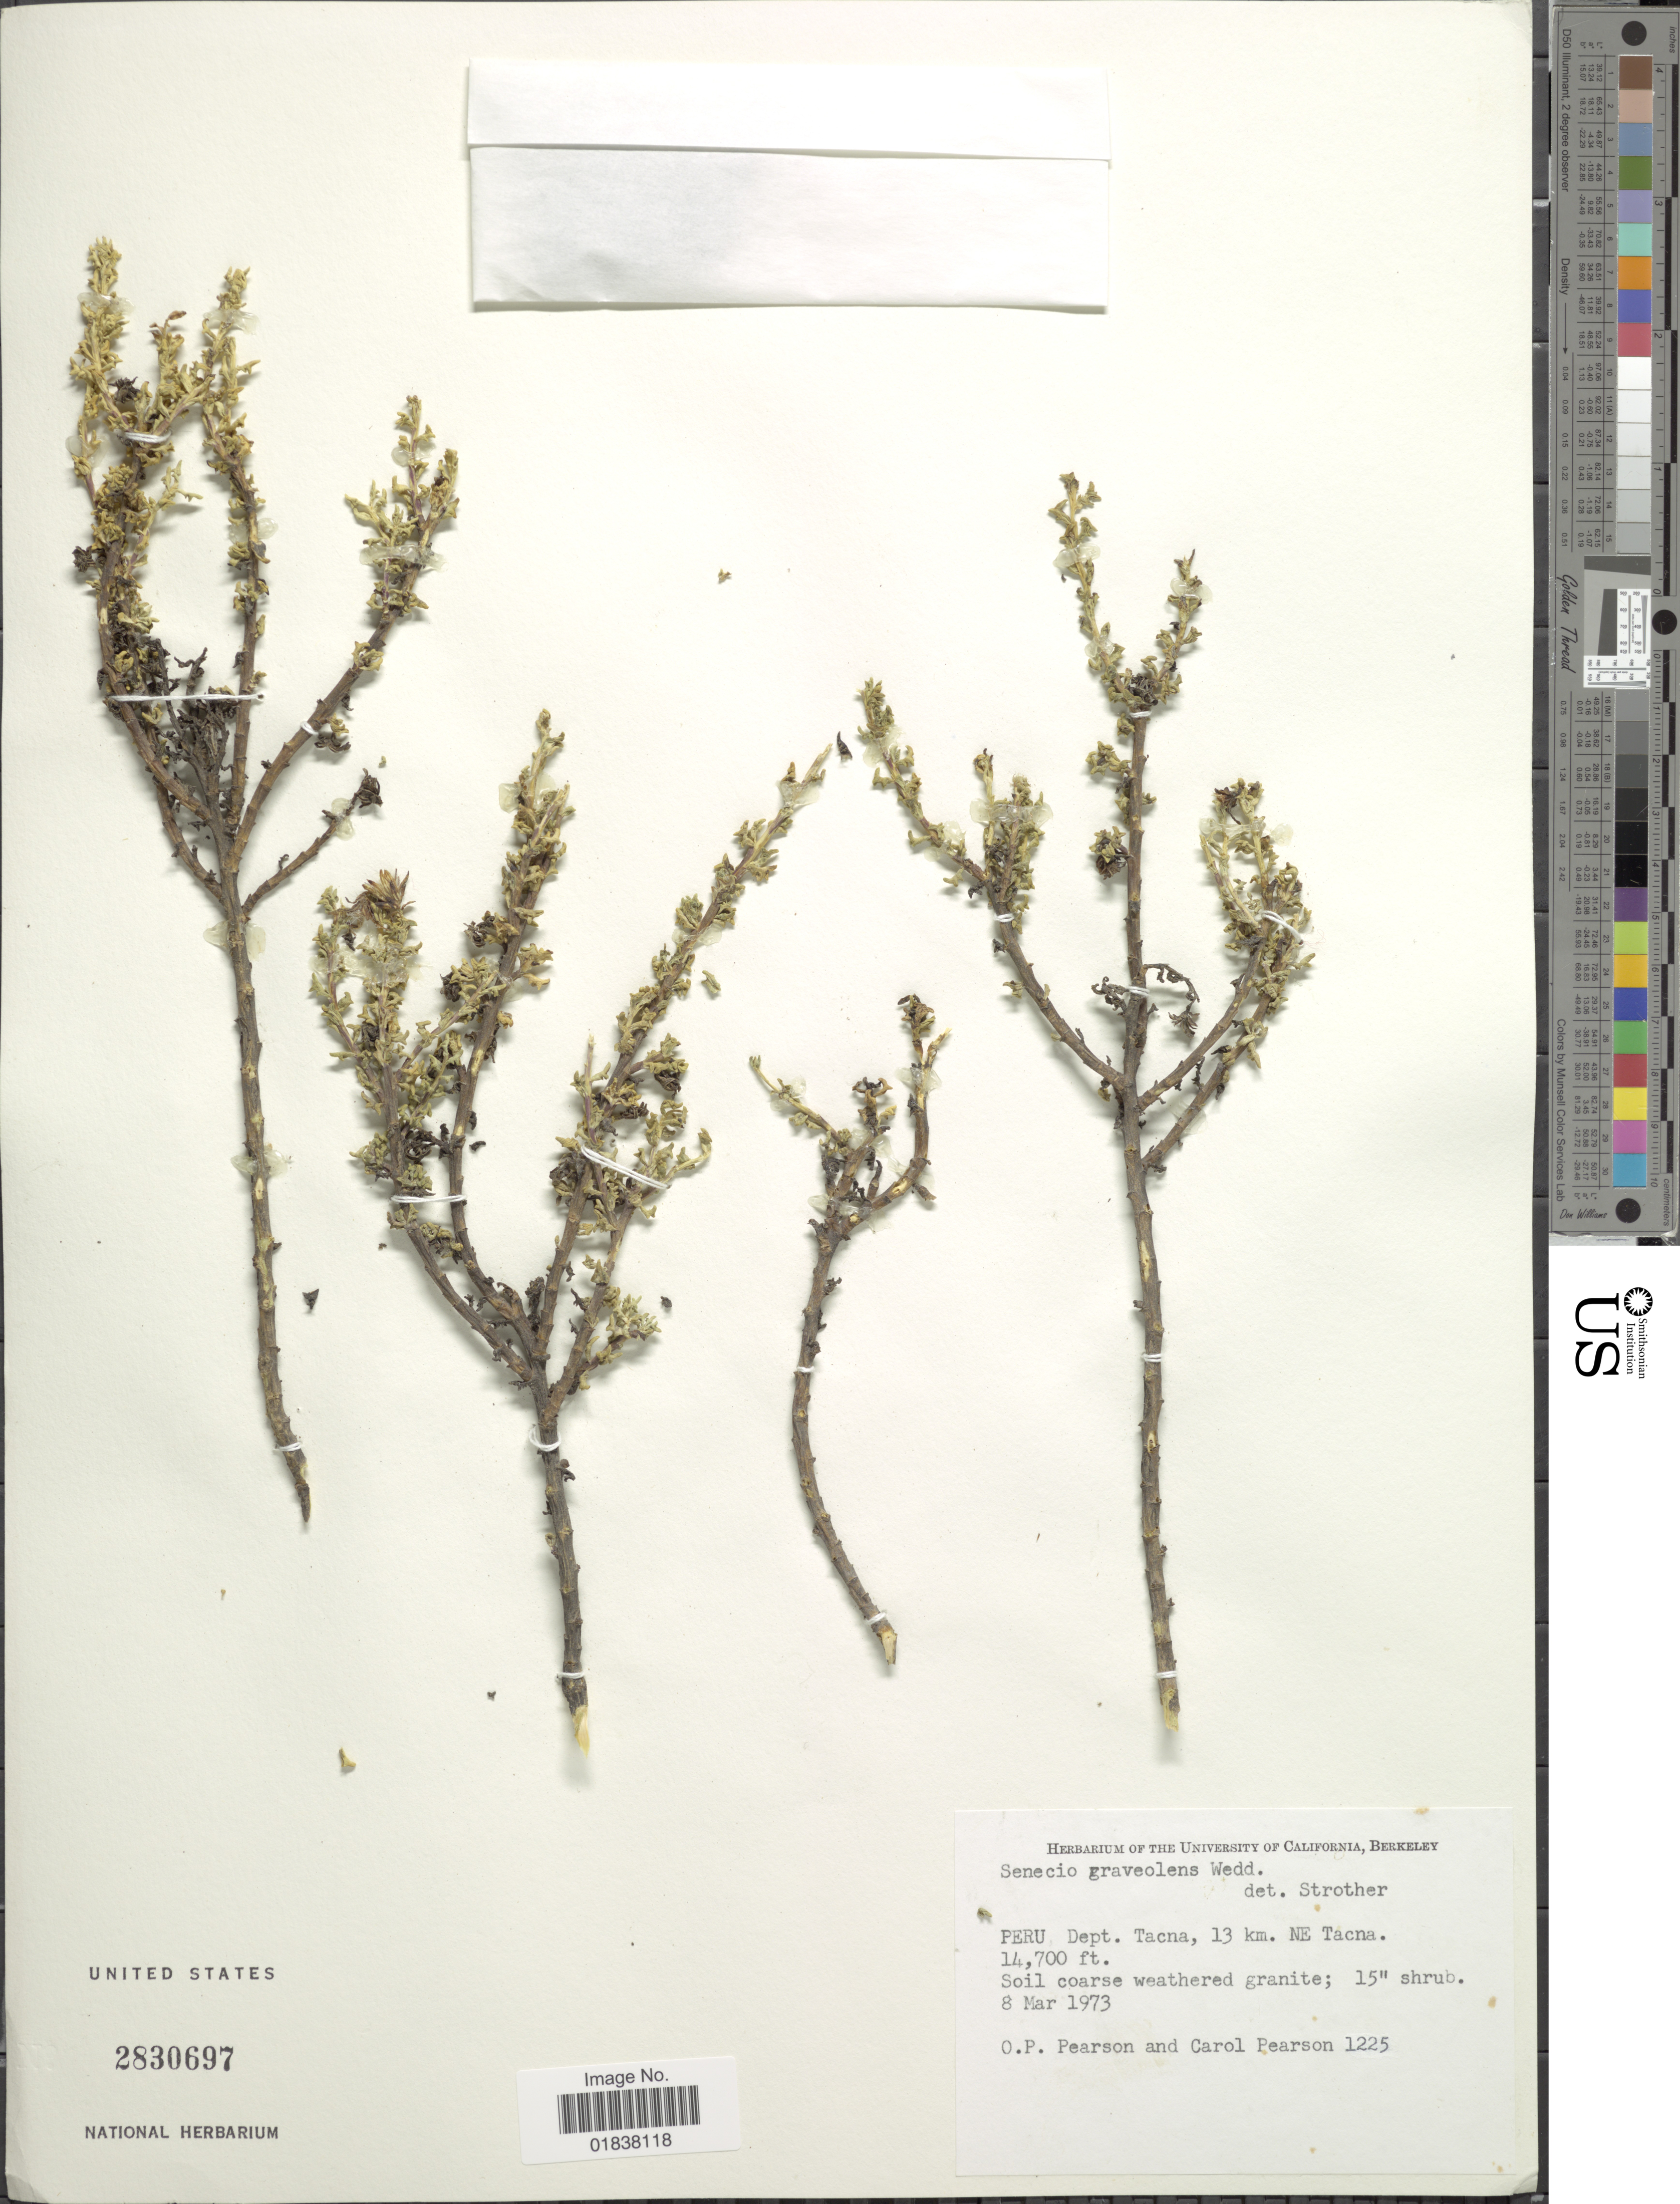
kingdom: Plantae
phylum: Tracheophyta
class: Magnoliopsida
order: Asterales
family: Asteraceae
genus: Senecio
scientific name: Senecio nutans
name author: Sch. Bip.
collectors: O. P. Pearson & C. Pearson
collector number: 1225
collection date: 1973-03-08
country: Peru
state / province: Tacna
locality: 13 km NE Tacna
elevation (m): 4481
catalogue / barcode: US 2830697